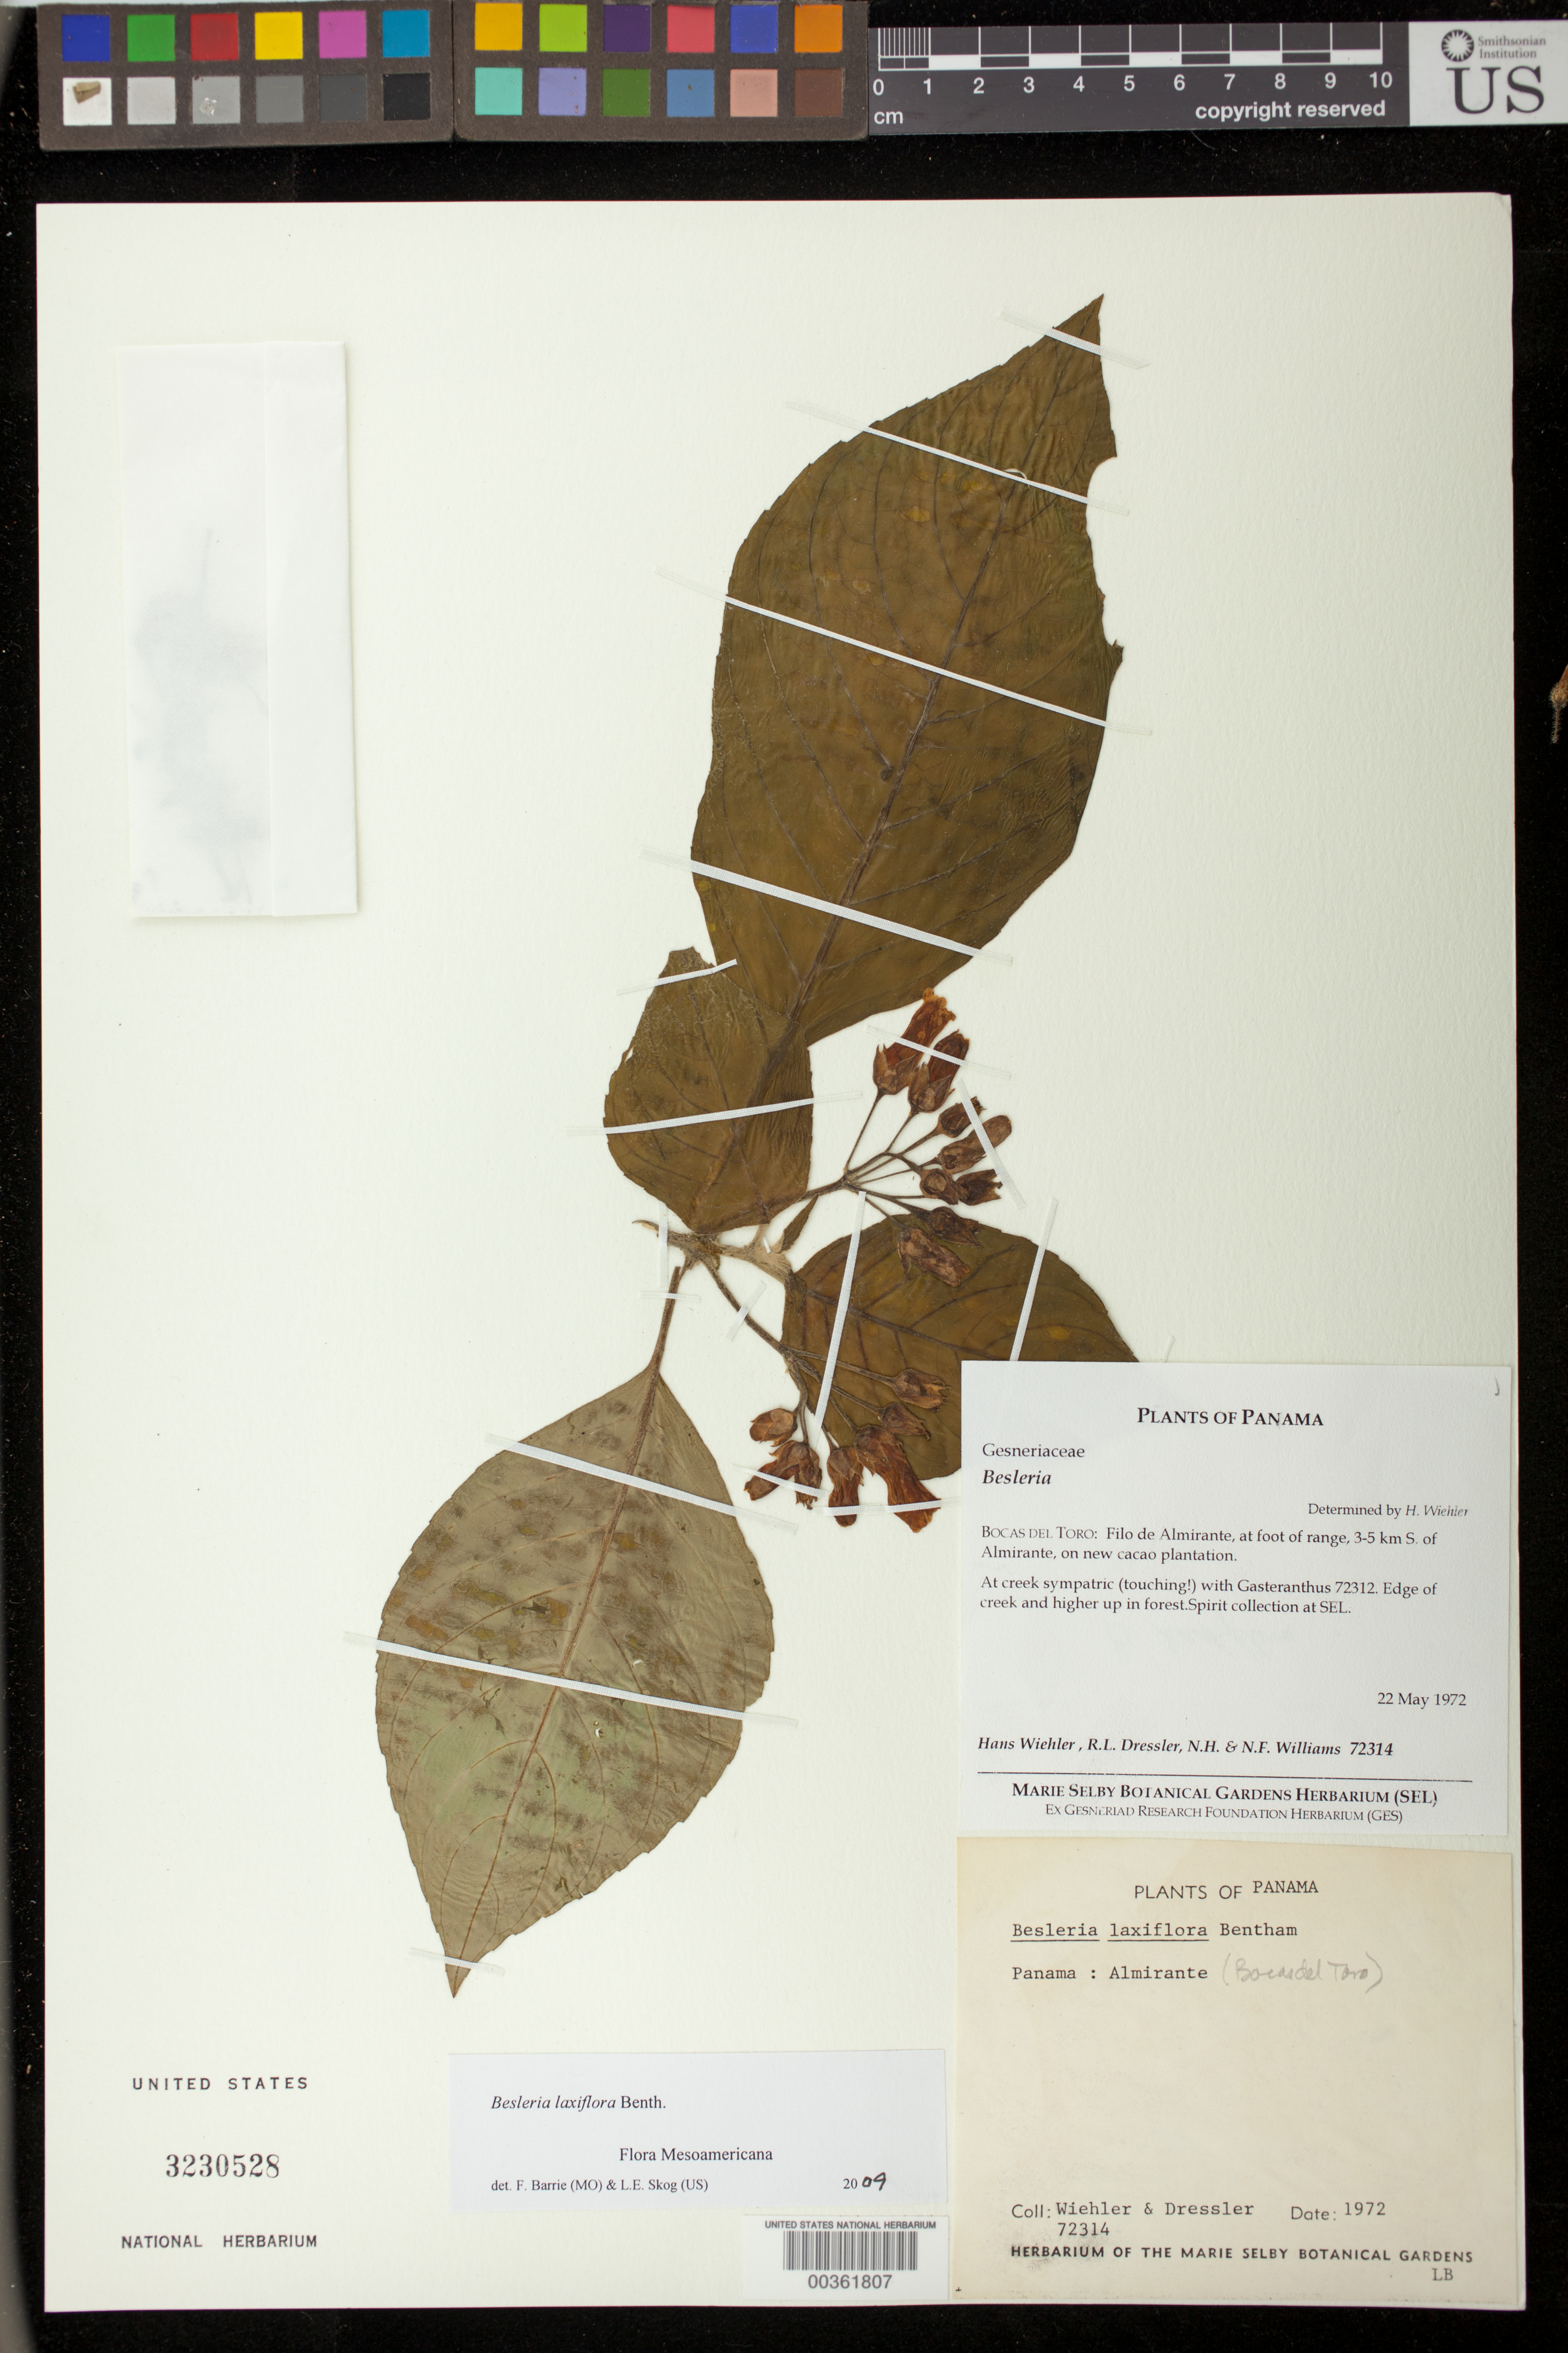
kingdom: Plantae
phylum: Tracheophyta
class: Magnoliopsida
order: Lamiales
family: Gesneriaceae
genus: Besleria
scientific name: Besleria laxiflora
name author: Benth.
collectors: H. J. Wiehler & et al.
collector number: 72314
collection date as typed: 22 May 1972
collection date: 1972-05-22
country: Panama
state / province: Bocas del Toro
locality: Filo de Almirante, at foot of range, 3-5 km S of Almirante, on new cacao plantation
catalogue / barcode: US 3230528